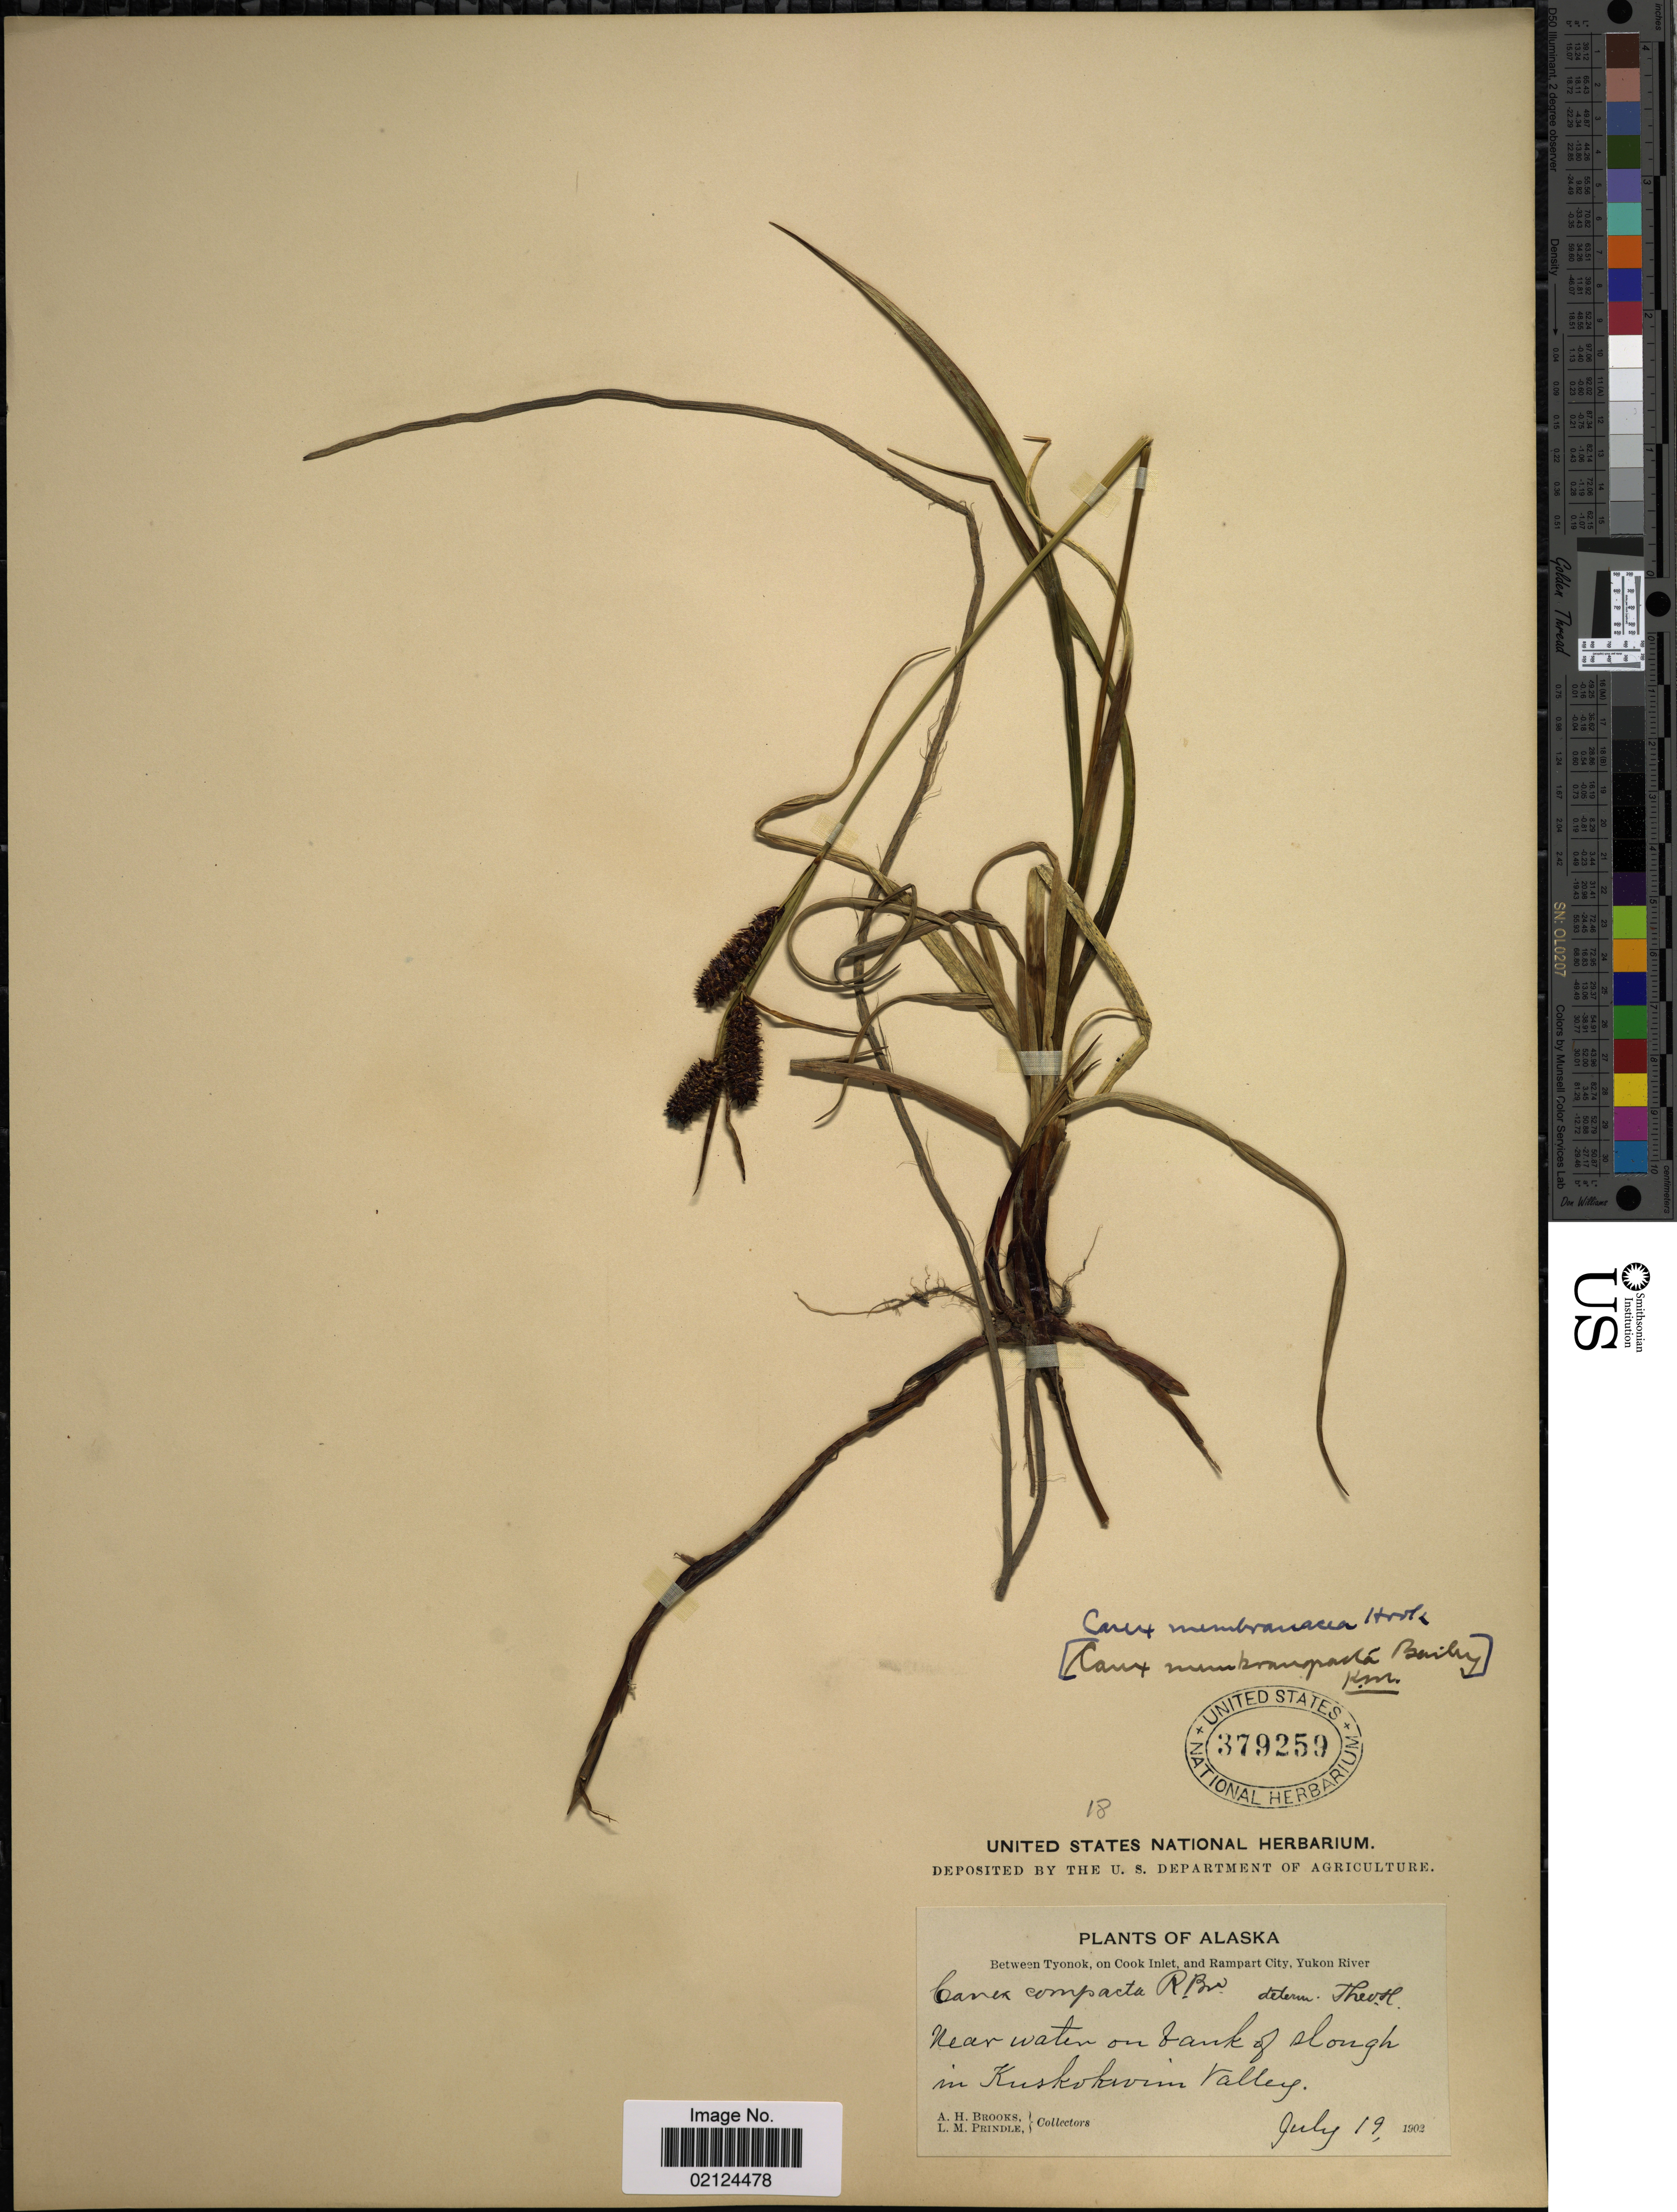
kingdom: Plantae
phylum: Tracheophyta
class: Liliopsida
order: Poales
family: Cyperaceae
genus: Carex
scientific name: Carex membranacea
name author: Hook.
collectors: A. Brooks & L. Prindle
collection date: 1902-07-19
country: United States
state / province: Alaska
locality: Between Tyonok on Cook Inlet, and Rampart City, Yukon River, Near water on bank of slough in Kuskokwim Valley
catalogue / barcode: US 379259